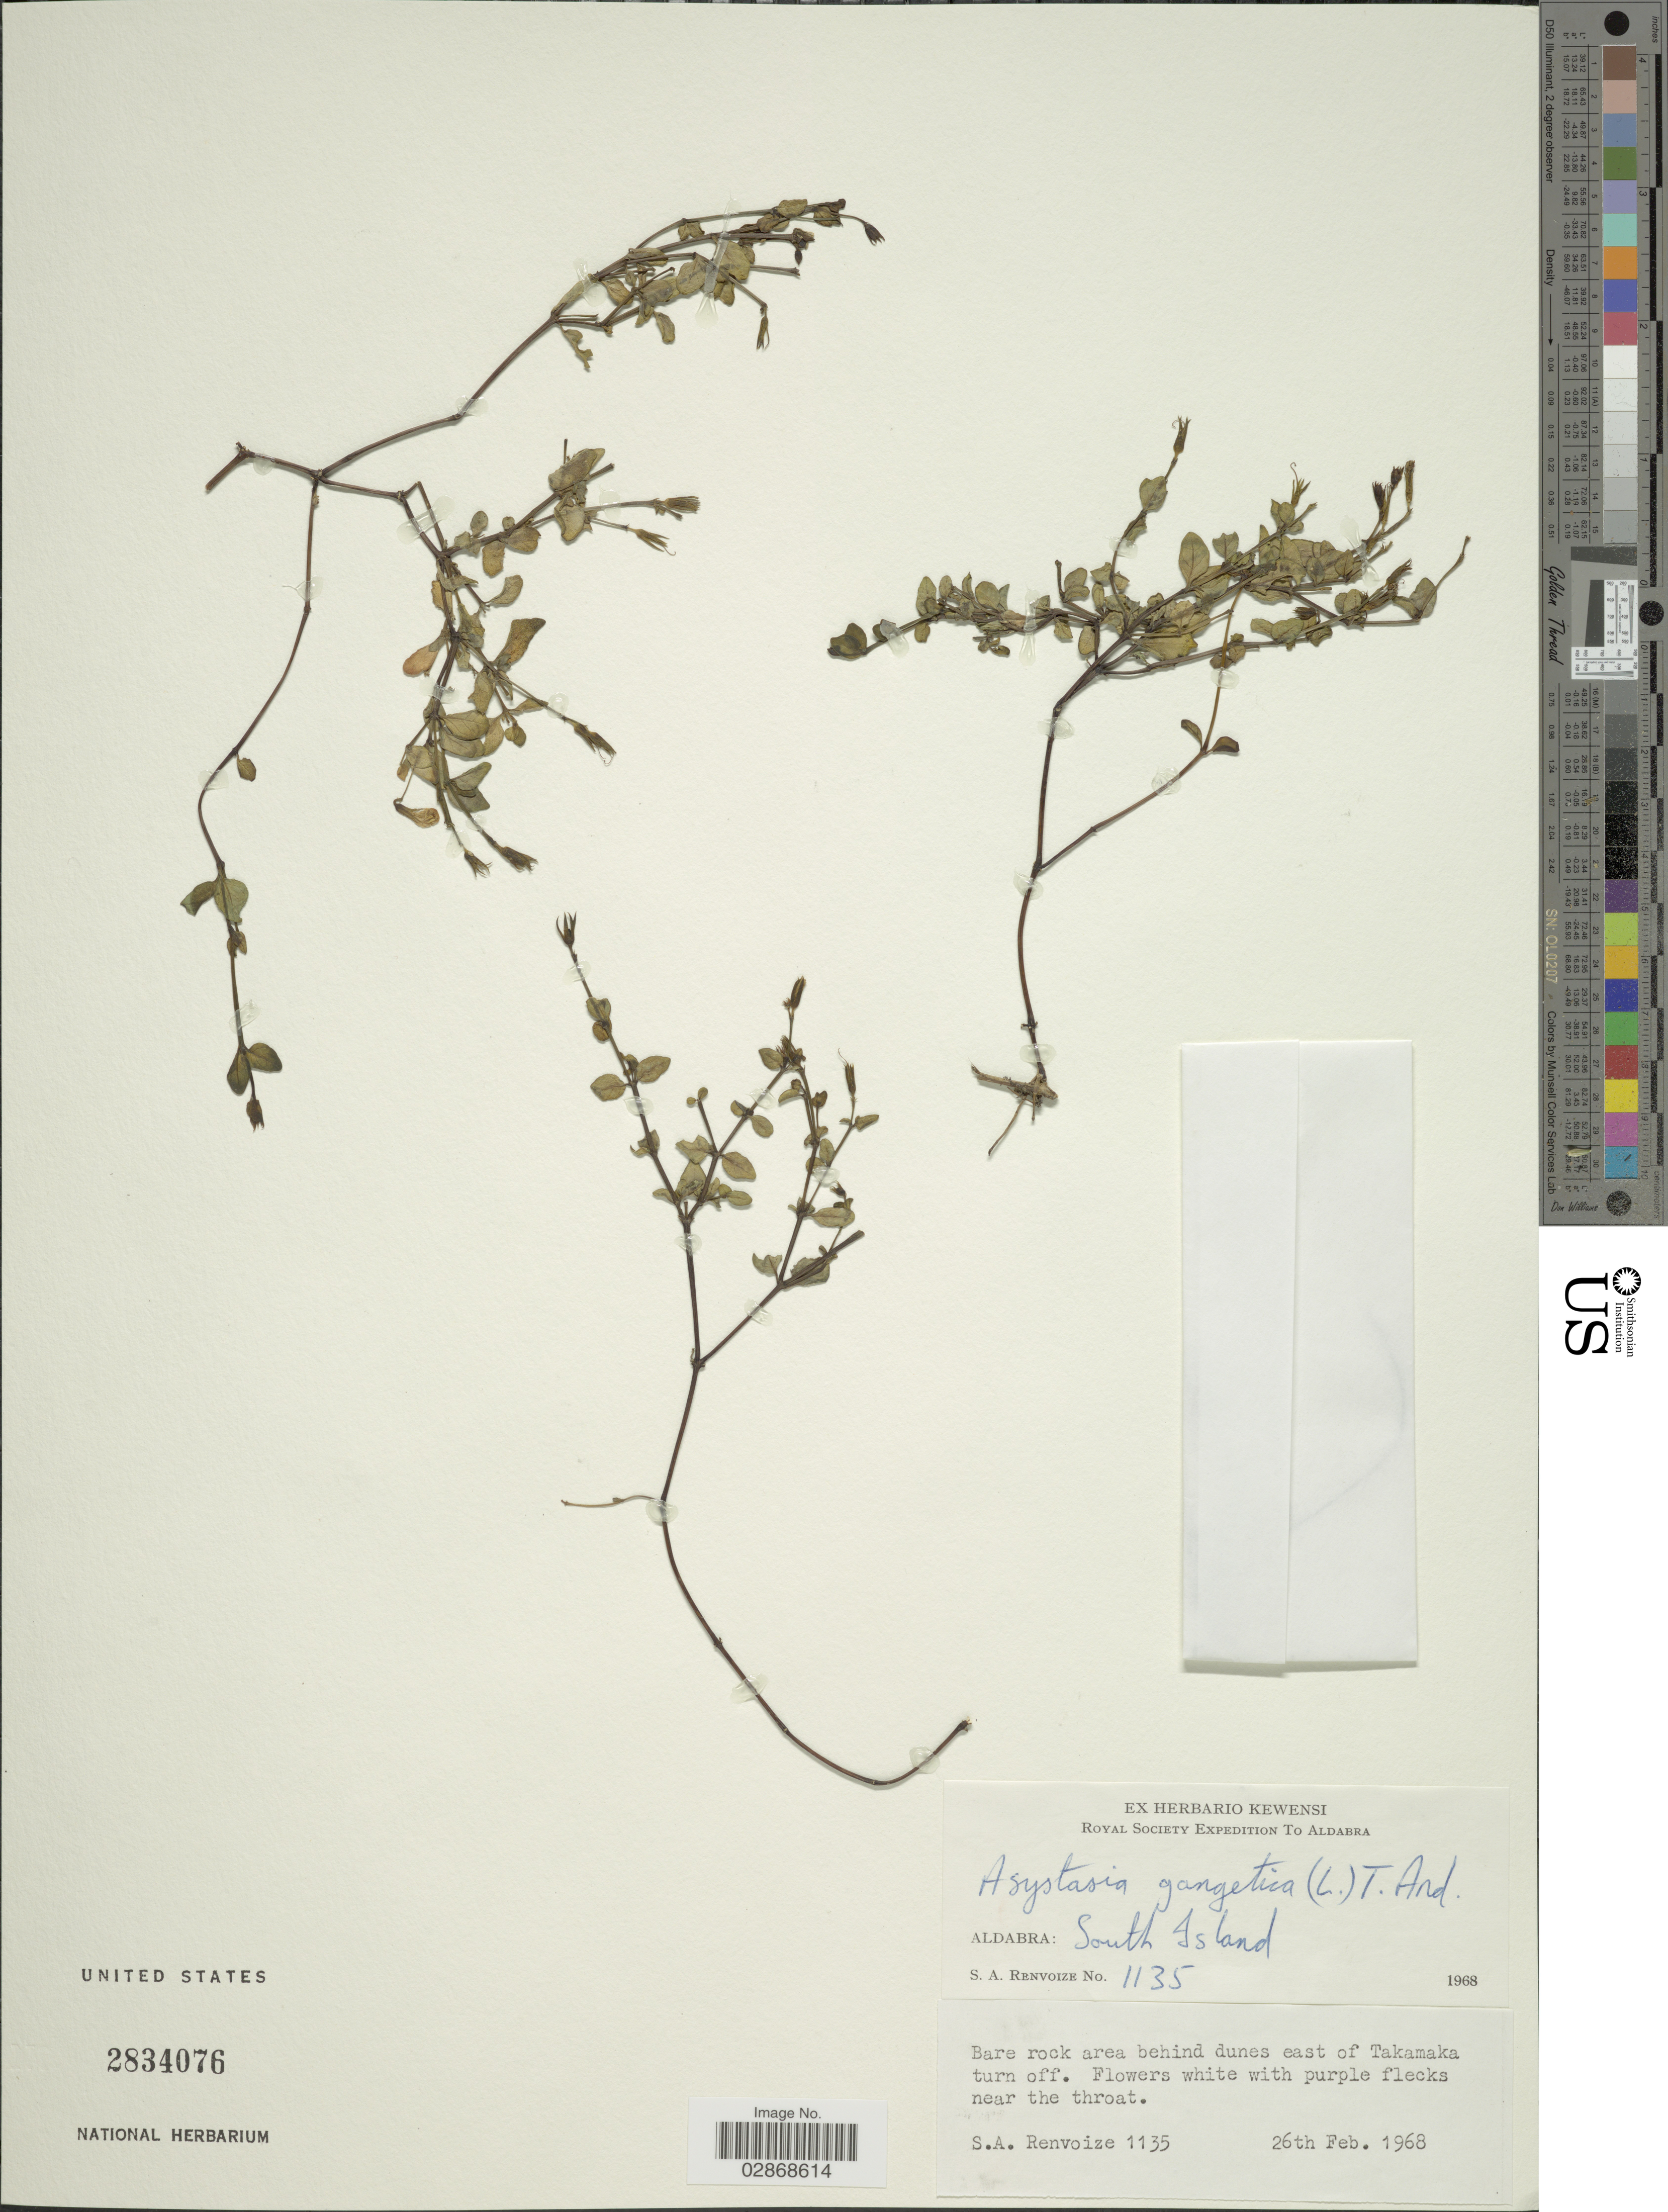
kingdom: Plantae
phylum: Tracheophyta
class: Magnoliopsida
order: Lamiales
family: Acanthaceae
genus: Asystasia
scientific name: Asystasia bojeriana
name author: Nees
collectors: S. A. Renvoize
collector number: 1135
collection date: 1968-02-26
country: Seychelles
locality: Aldabra: South Island. Bare rock area behind dunes east of Takamaka turn off.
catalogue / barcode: US 2834076